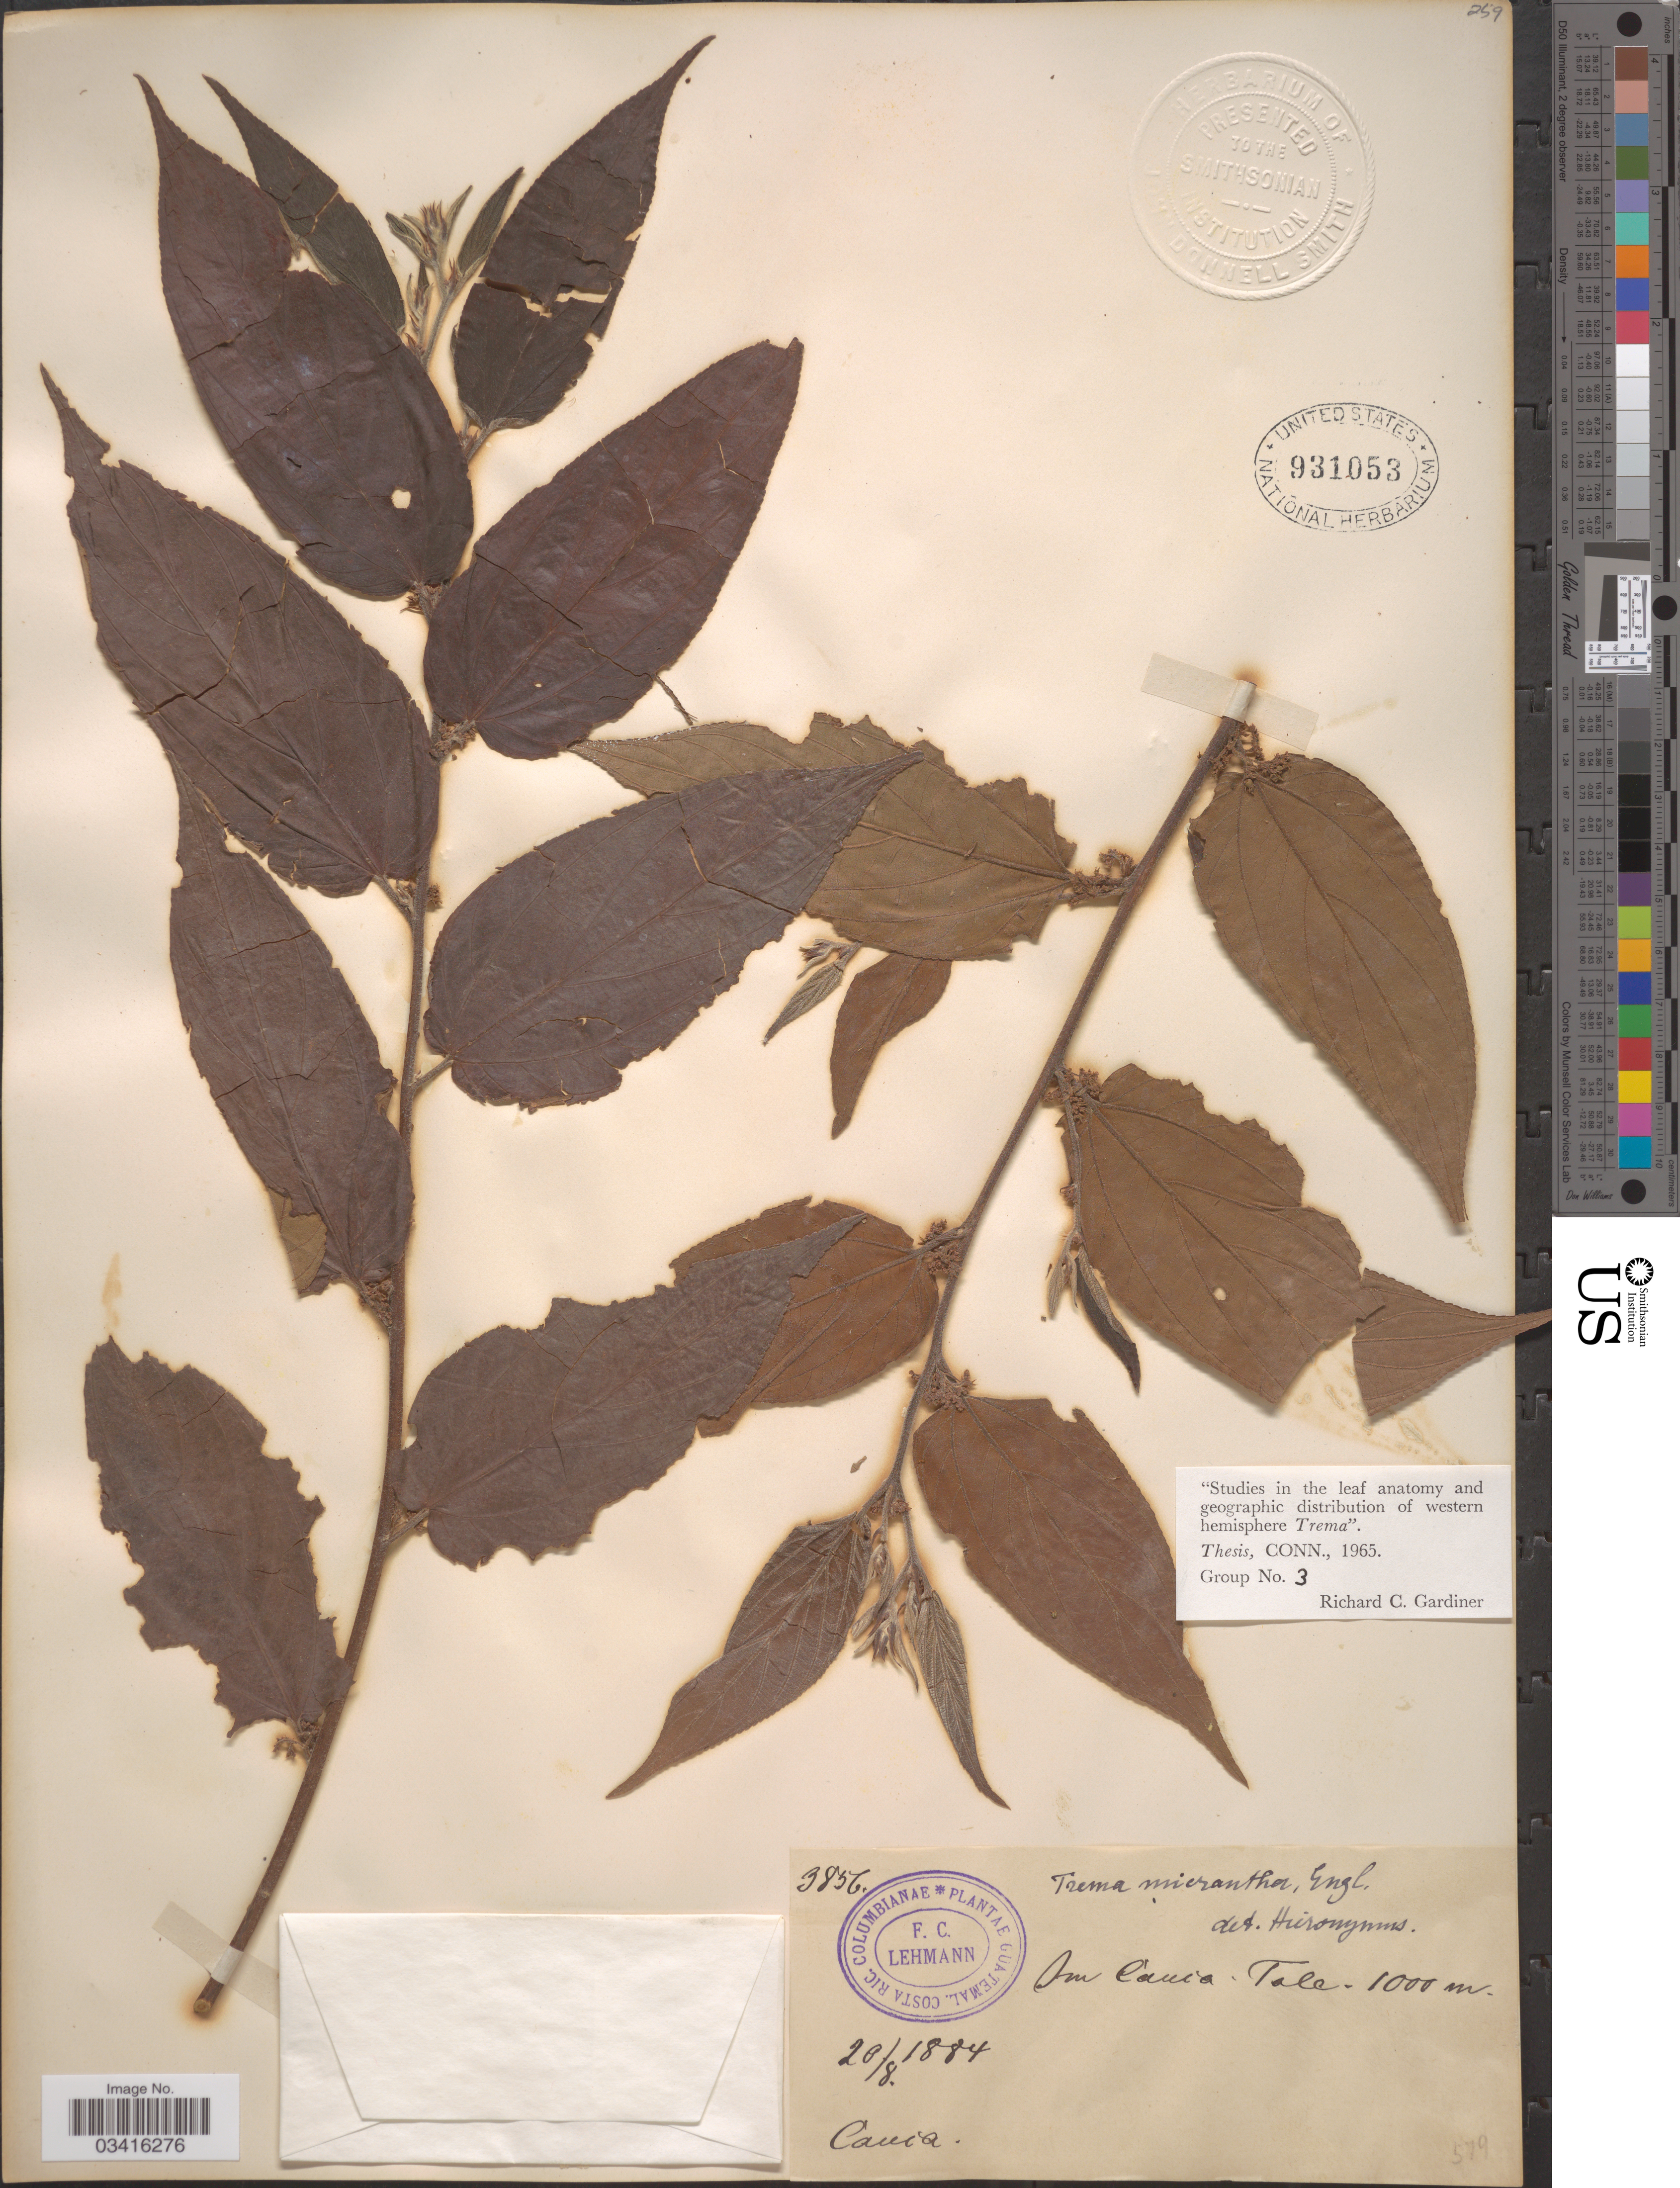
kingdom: Plantae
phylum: Tracheophyta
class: Magnoliopsida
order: Rosales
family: Cannabaceae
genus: Trema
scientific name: Trema micranthum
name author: (L.) Blume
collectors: F. C. Lehmann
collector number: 3856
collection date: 1884-08-20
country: Colombia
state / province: Cauca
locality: Im Cauca. Tale.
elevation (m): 1000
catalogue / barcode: US 931053